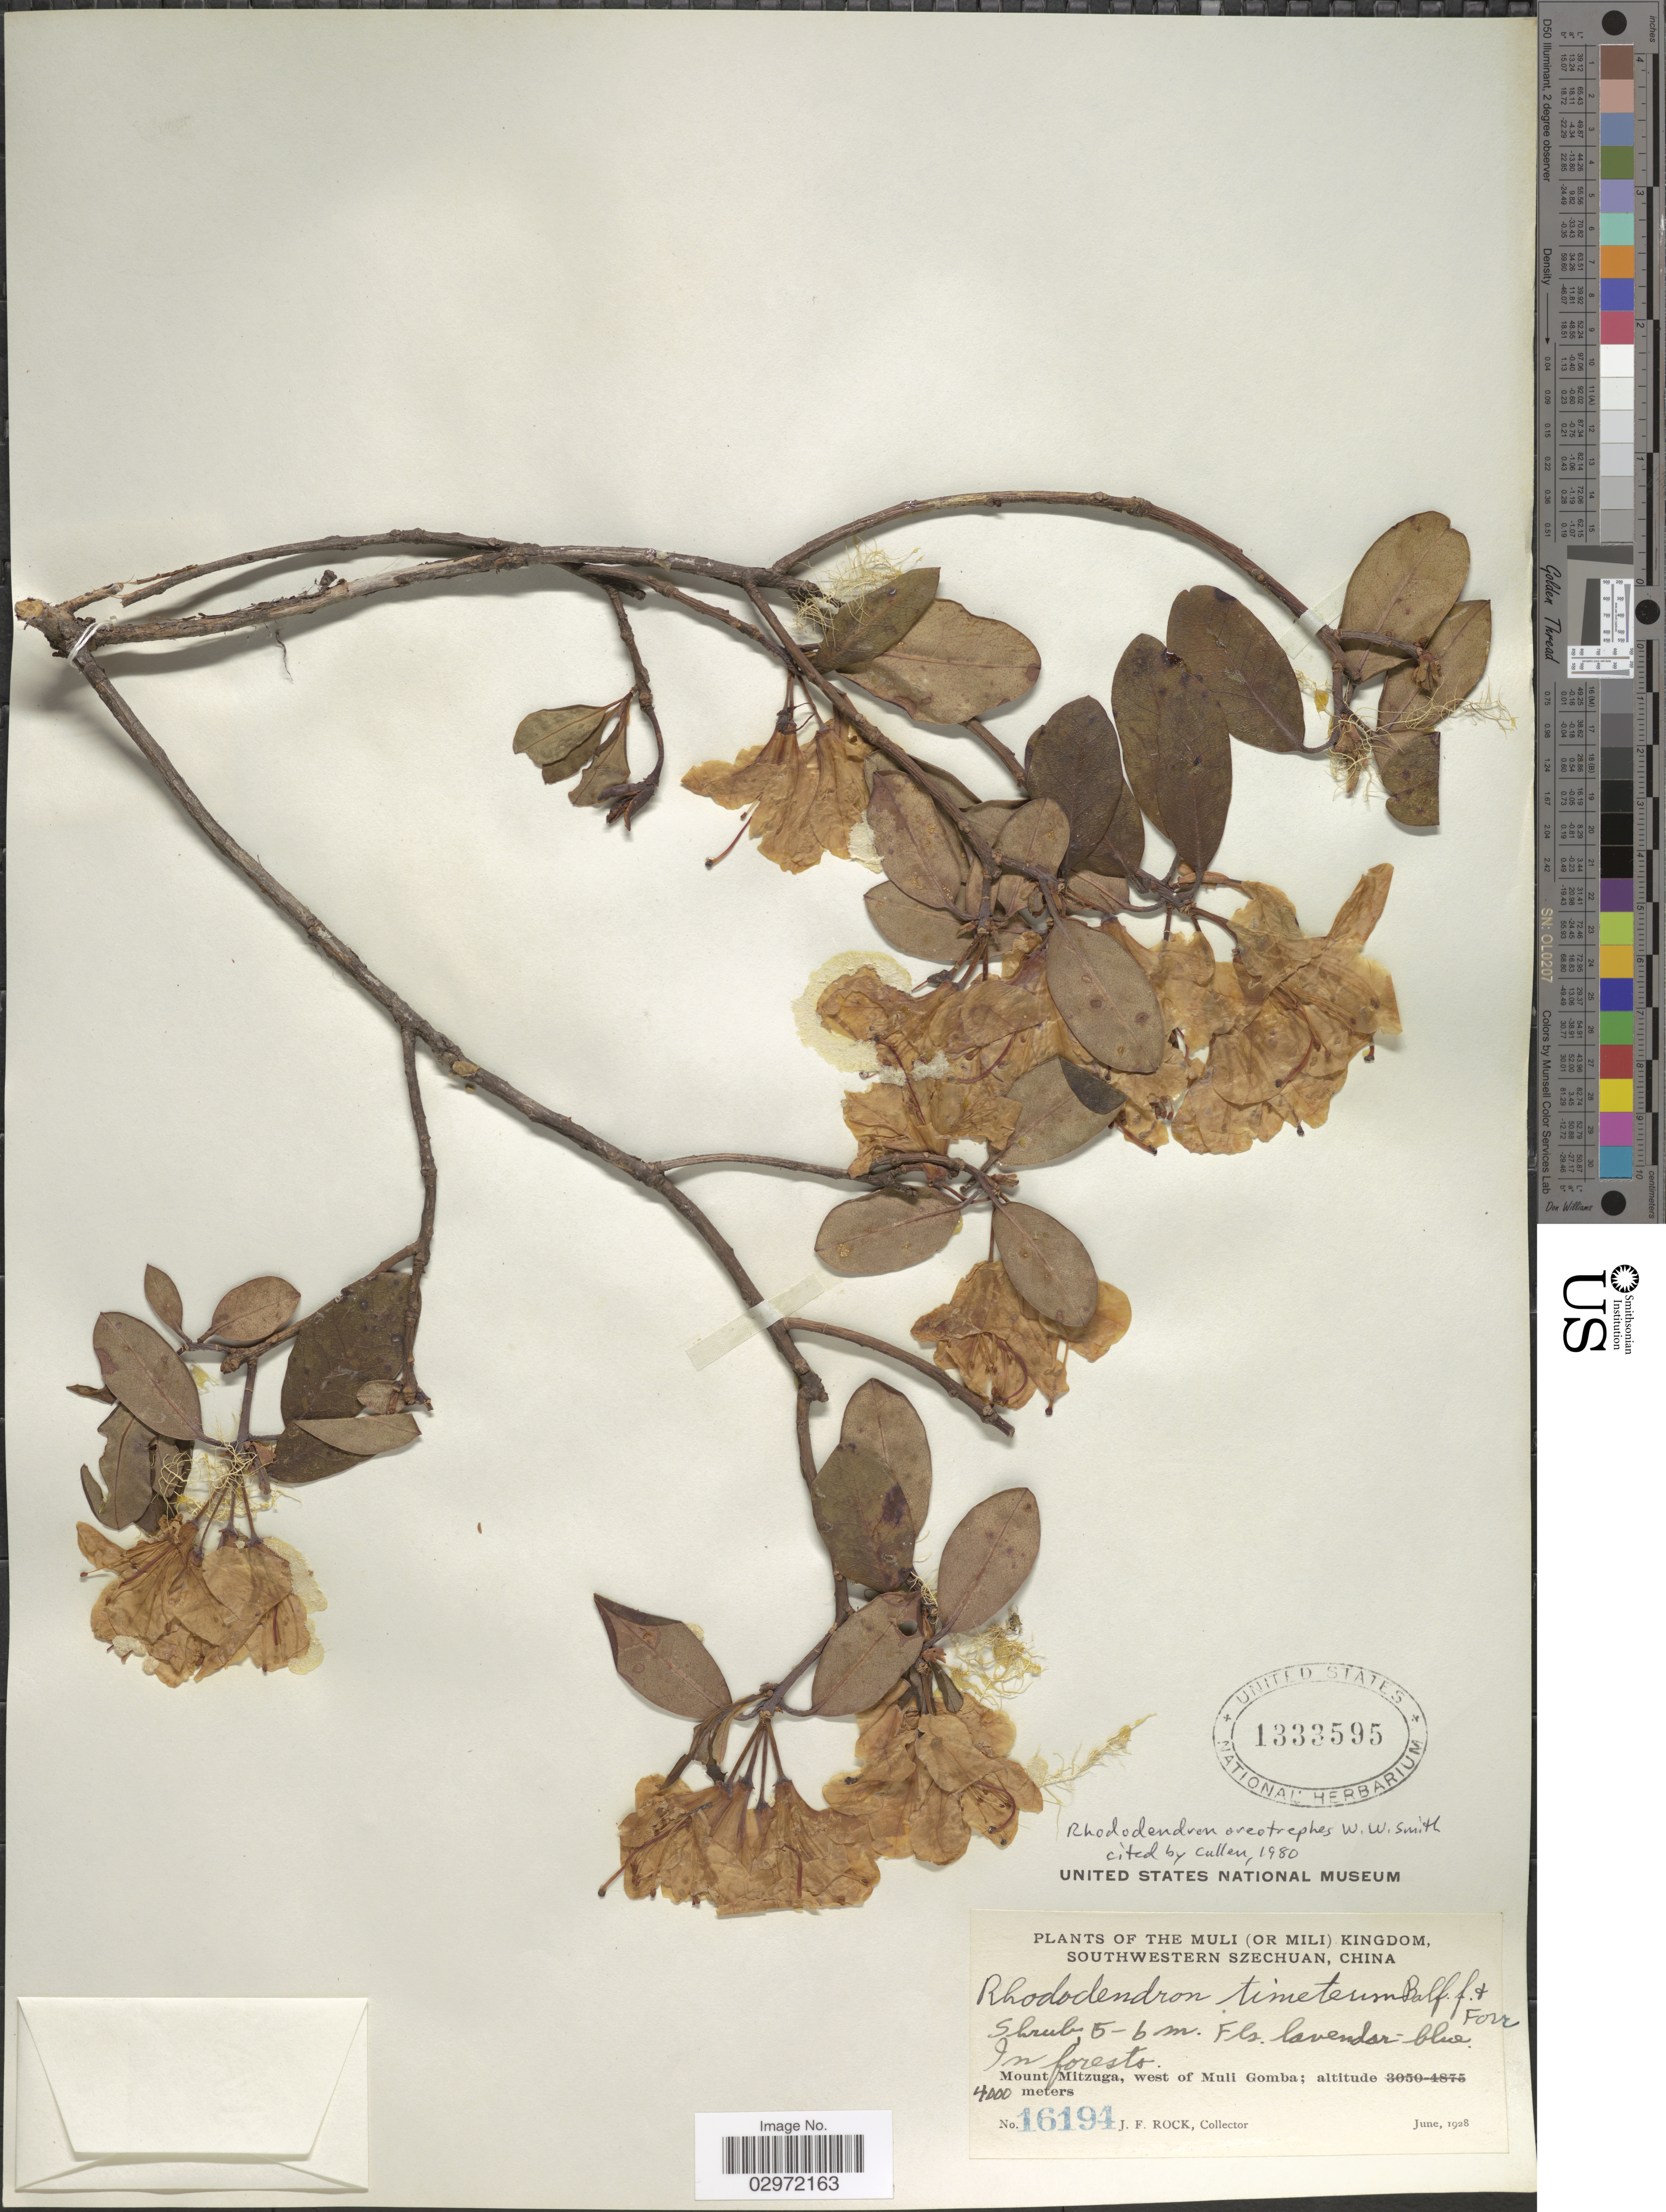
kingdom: Plantae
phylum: Tracheophyta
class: Magnoliopsida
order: Ericales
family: Ericaceae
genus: Rhododendron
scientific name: Rhododendron oreotrephes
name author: W.W. Sm.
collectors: J. Rock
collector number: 16194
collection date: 1928-06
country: China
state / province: Sichuan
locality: The Muli (or Mili) Kingdom. Mount Mitzuga, west of Muli Gomba.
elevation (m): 4000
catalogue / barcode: US 1333595